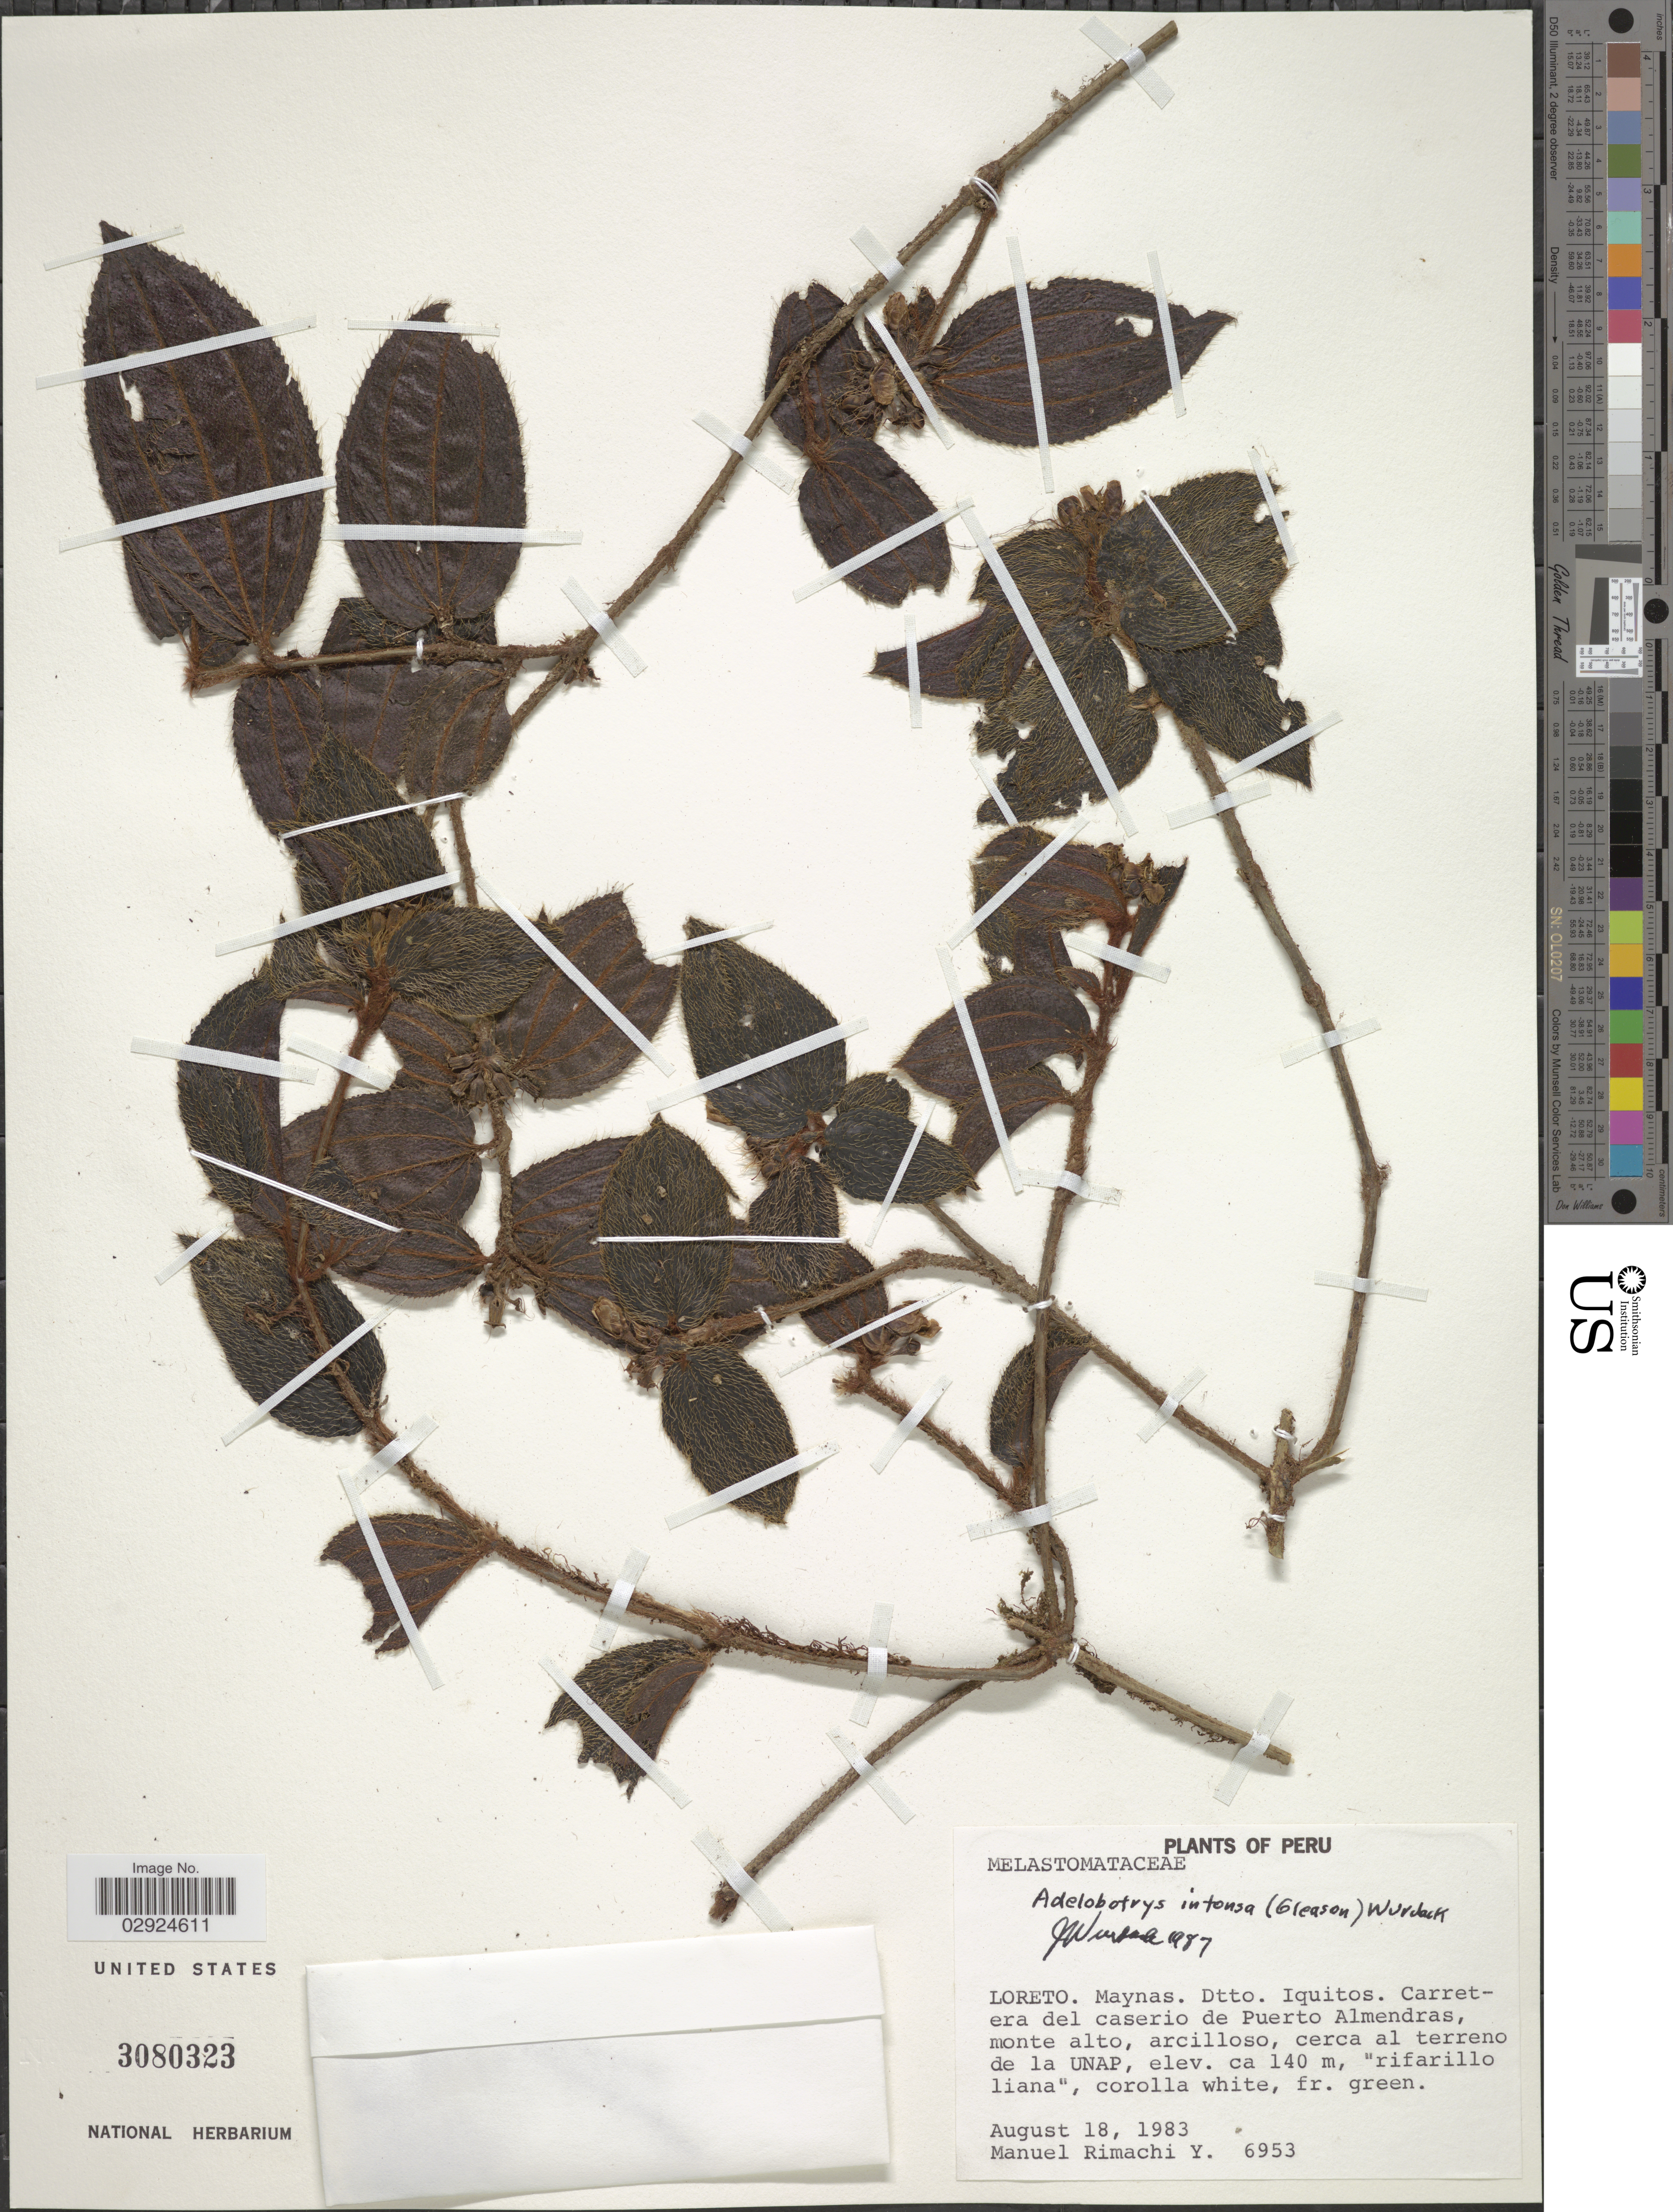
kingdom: Plantae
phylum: Tracheophyta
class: Magnoliopsida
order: Myrtales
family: Melastomataceae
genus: Adelobotrys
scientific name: Adelobotrys intonsus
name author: (Gleason) Wurdack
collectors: M. Rimachi Y.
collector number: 6953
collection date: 1983-08-18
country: Peru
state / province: Loreto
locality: Maynas. Dtto. Iquitos. Carretera del caserio de Puerto Almendras, monte alto, arcilloso, cerca al terreno de la UNAP.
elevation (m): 140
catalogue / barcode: US 3080323